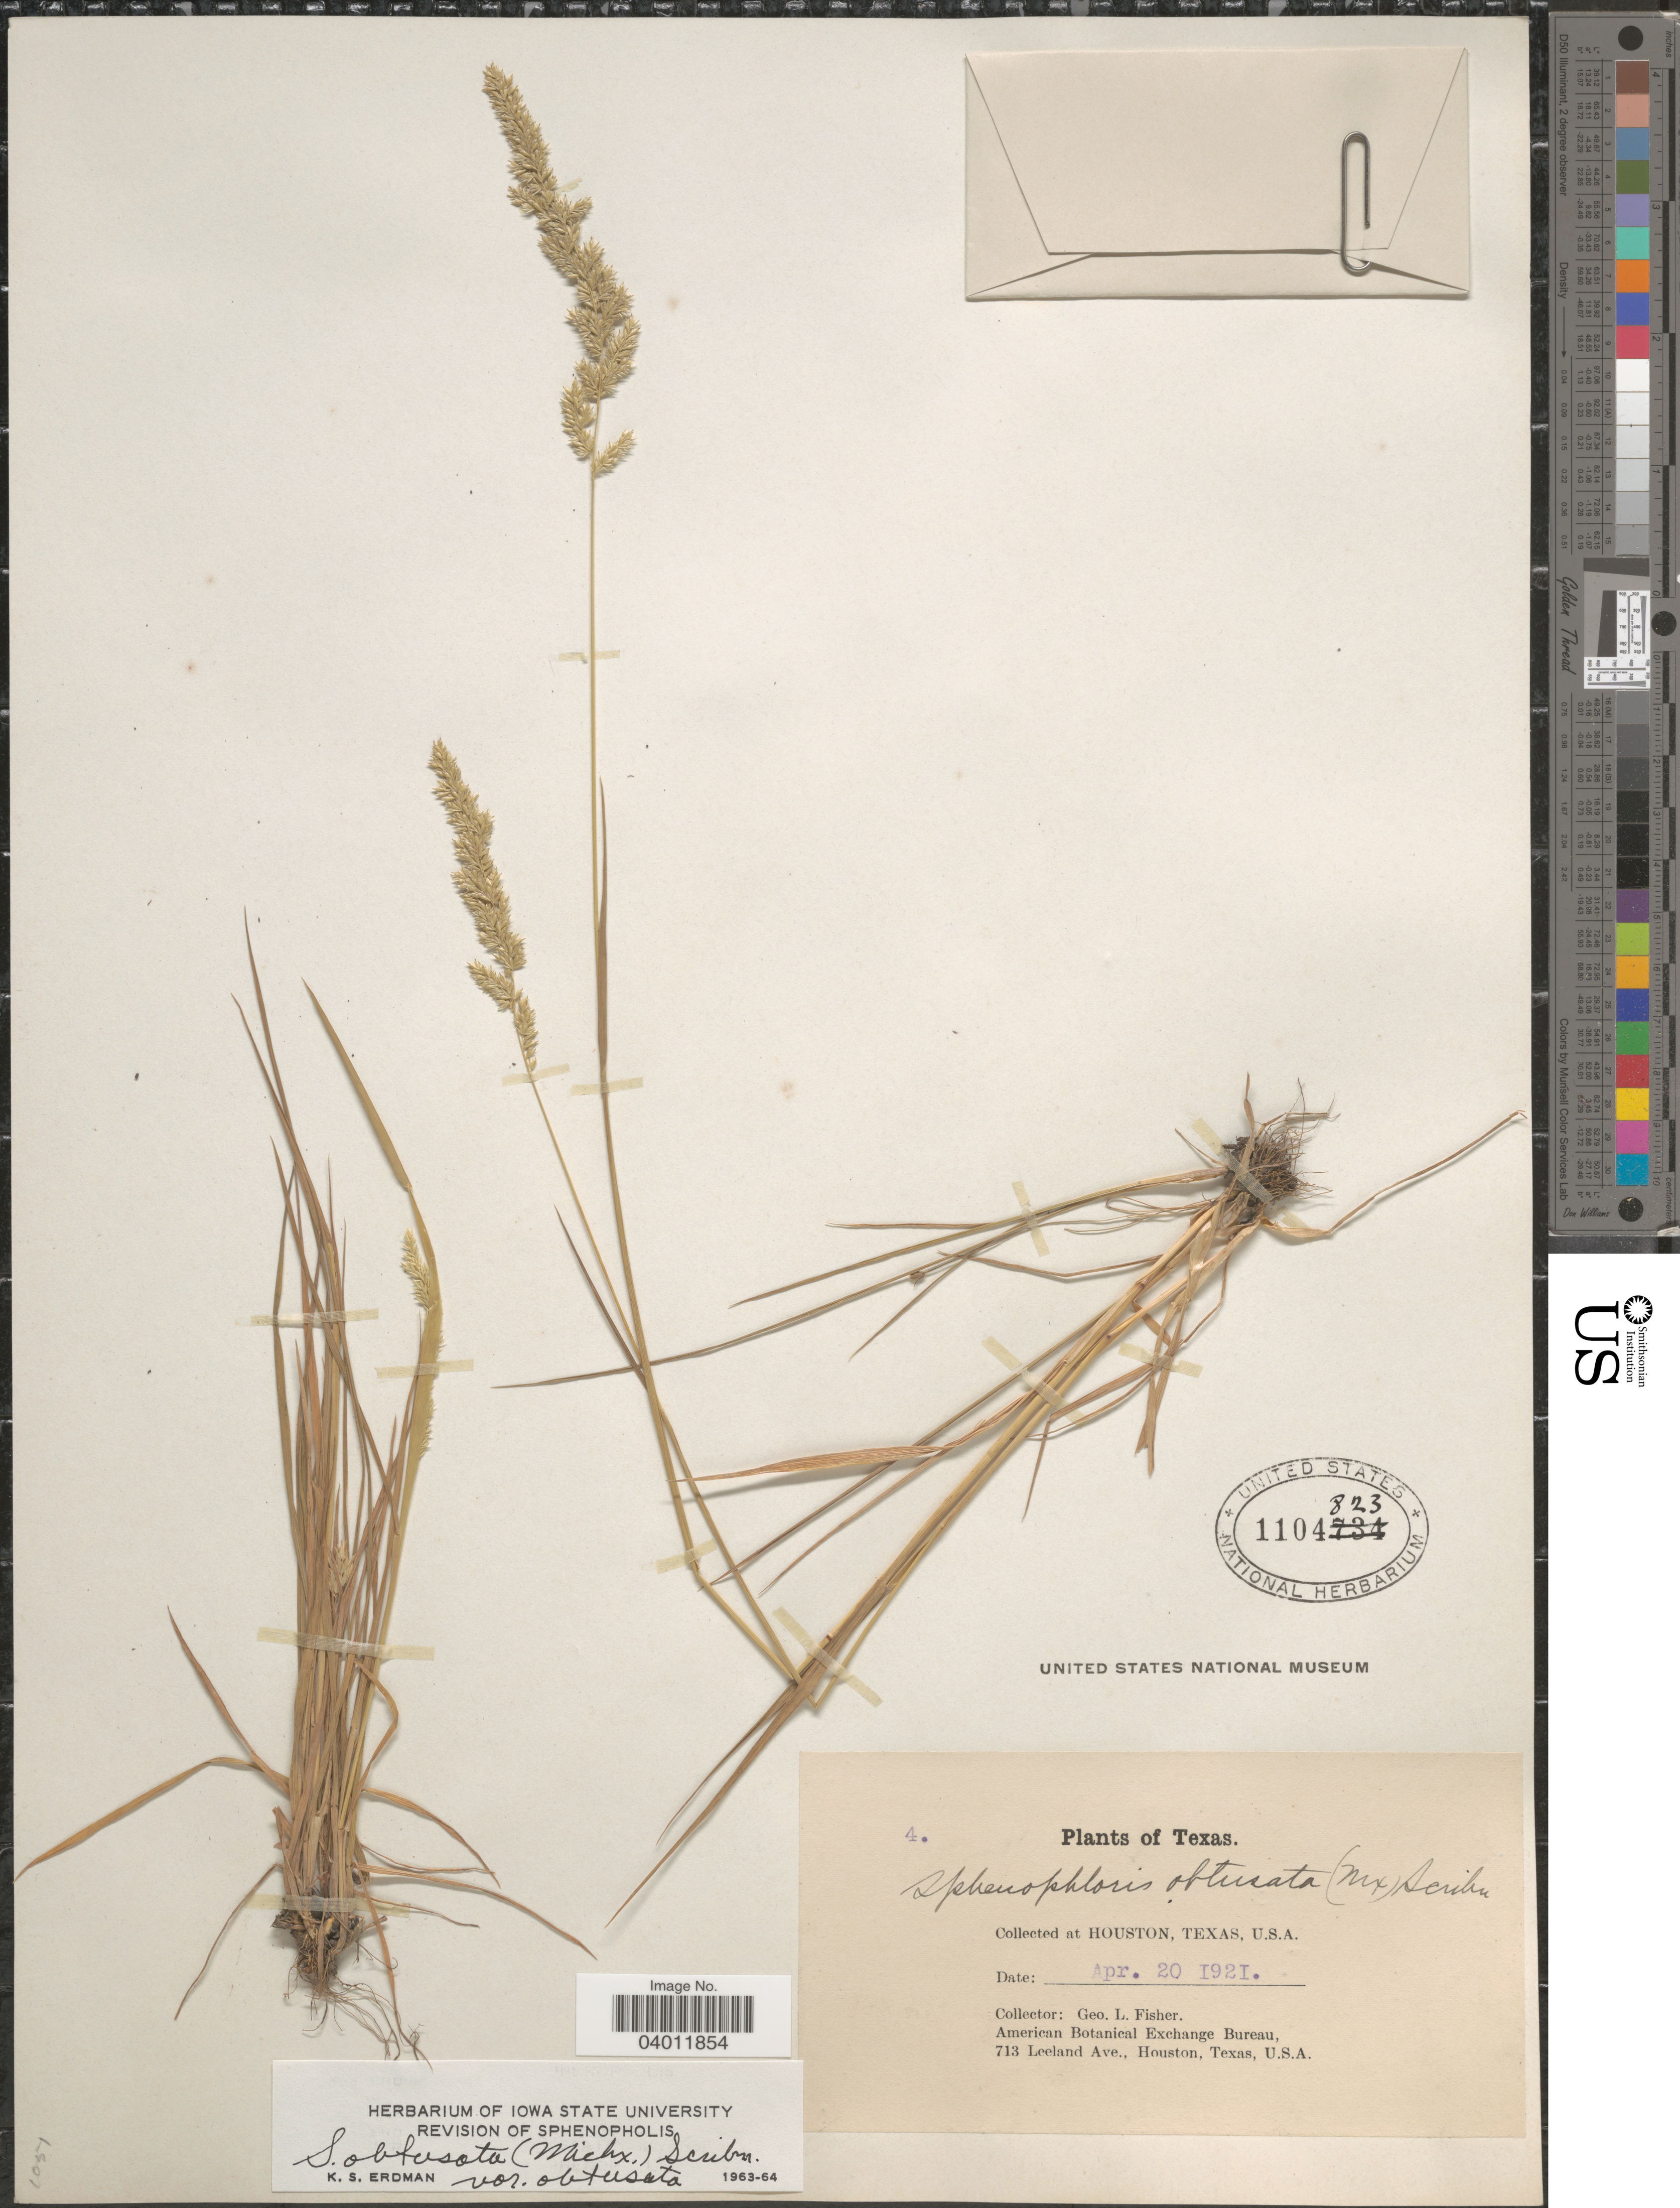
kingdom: Plantae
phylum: Tracheophyta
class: Liliopsida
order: Poales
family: Poaceae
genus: Sphenopholis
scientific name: Sphenopholis obtusata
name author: (Michx.) Scribn.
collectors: G. L. Fisher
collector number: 4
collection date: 1921-04-20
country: United States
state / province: Texas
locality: Houston.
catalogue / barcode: US 1104823